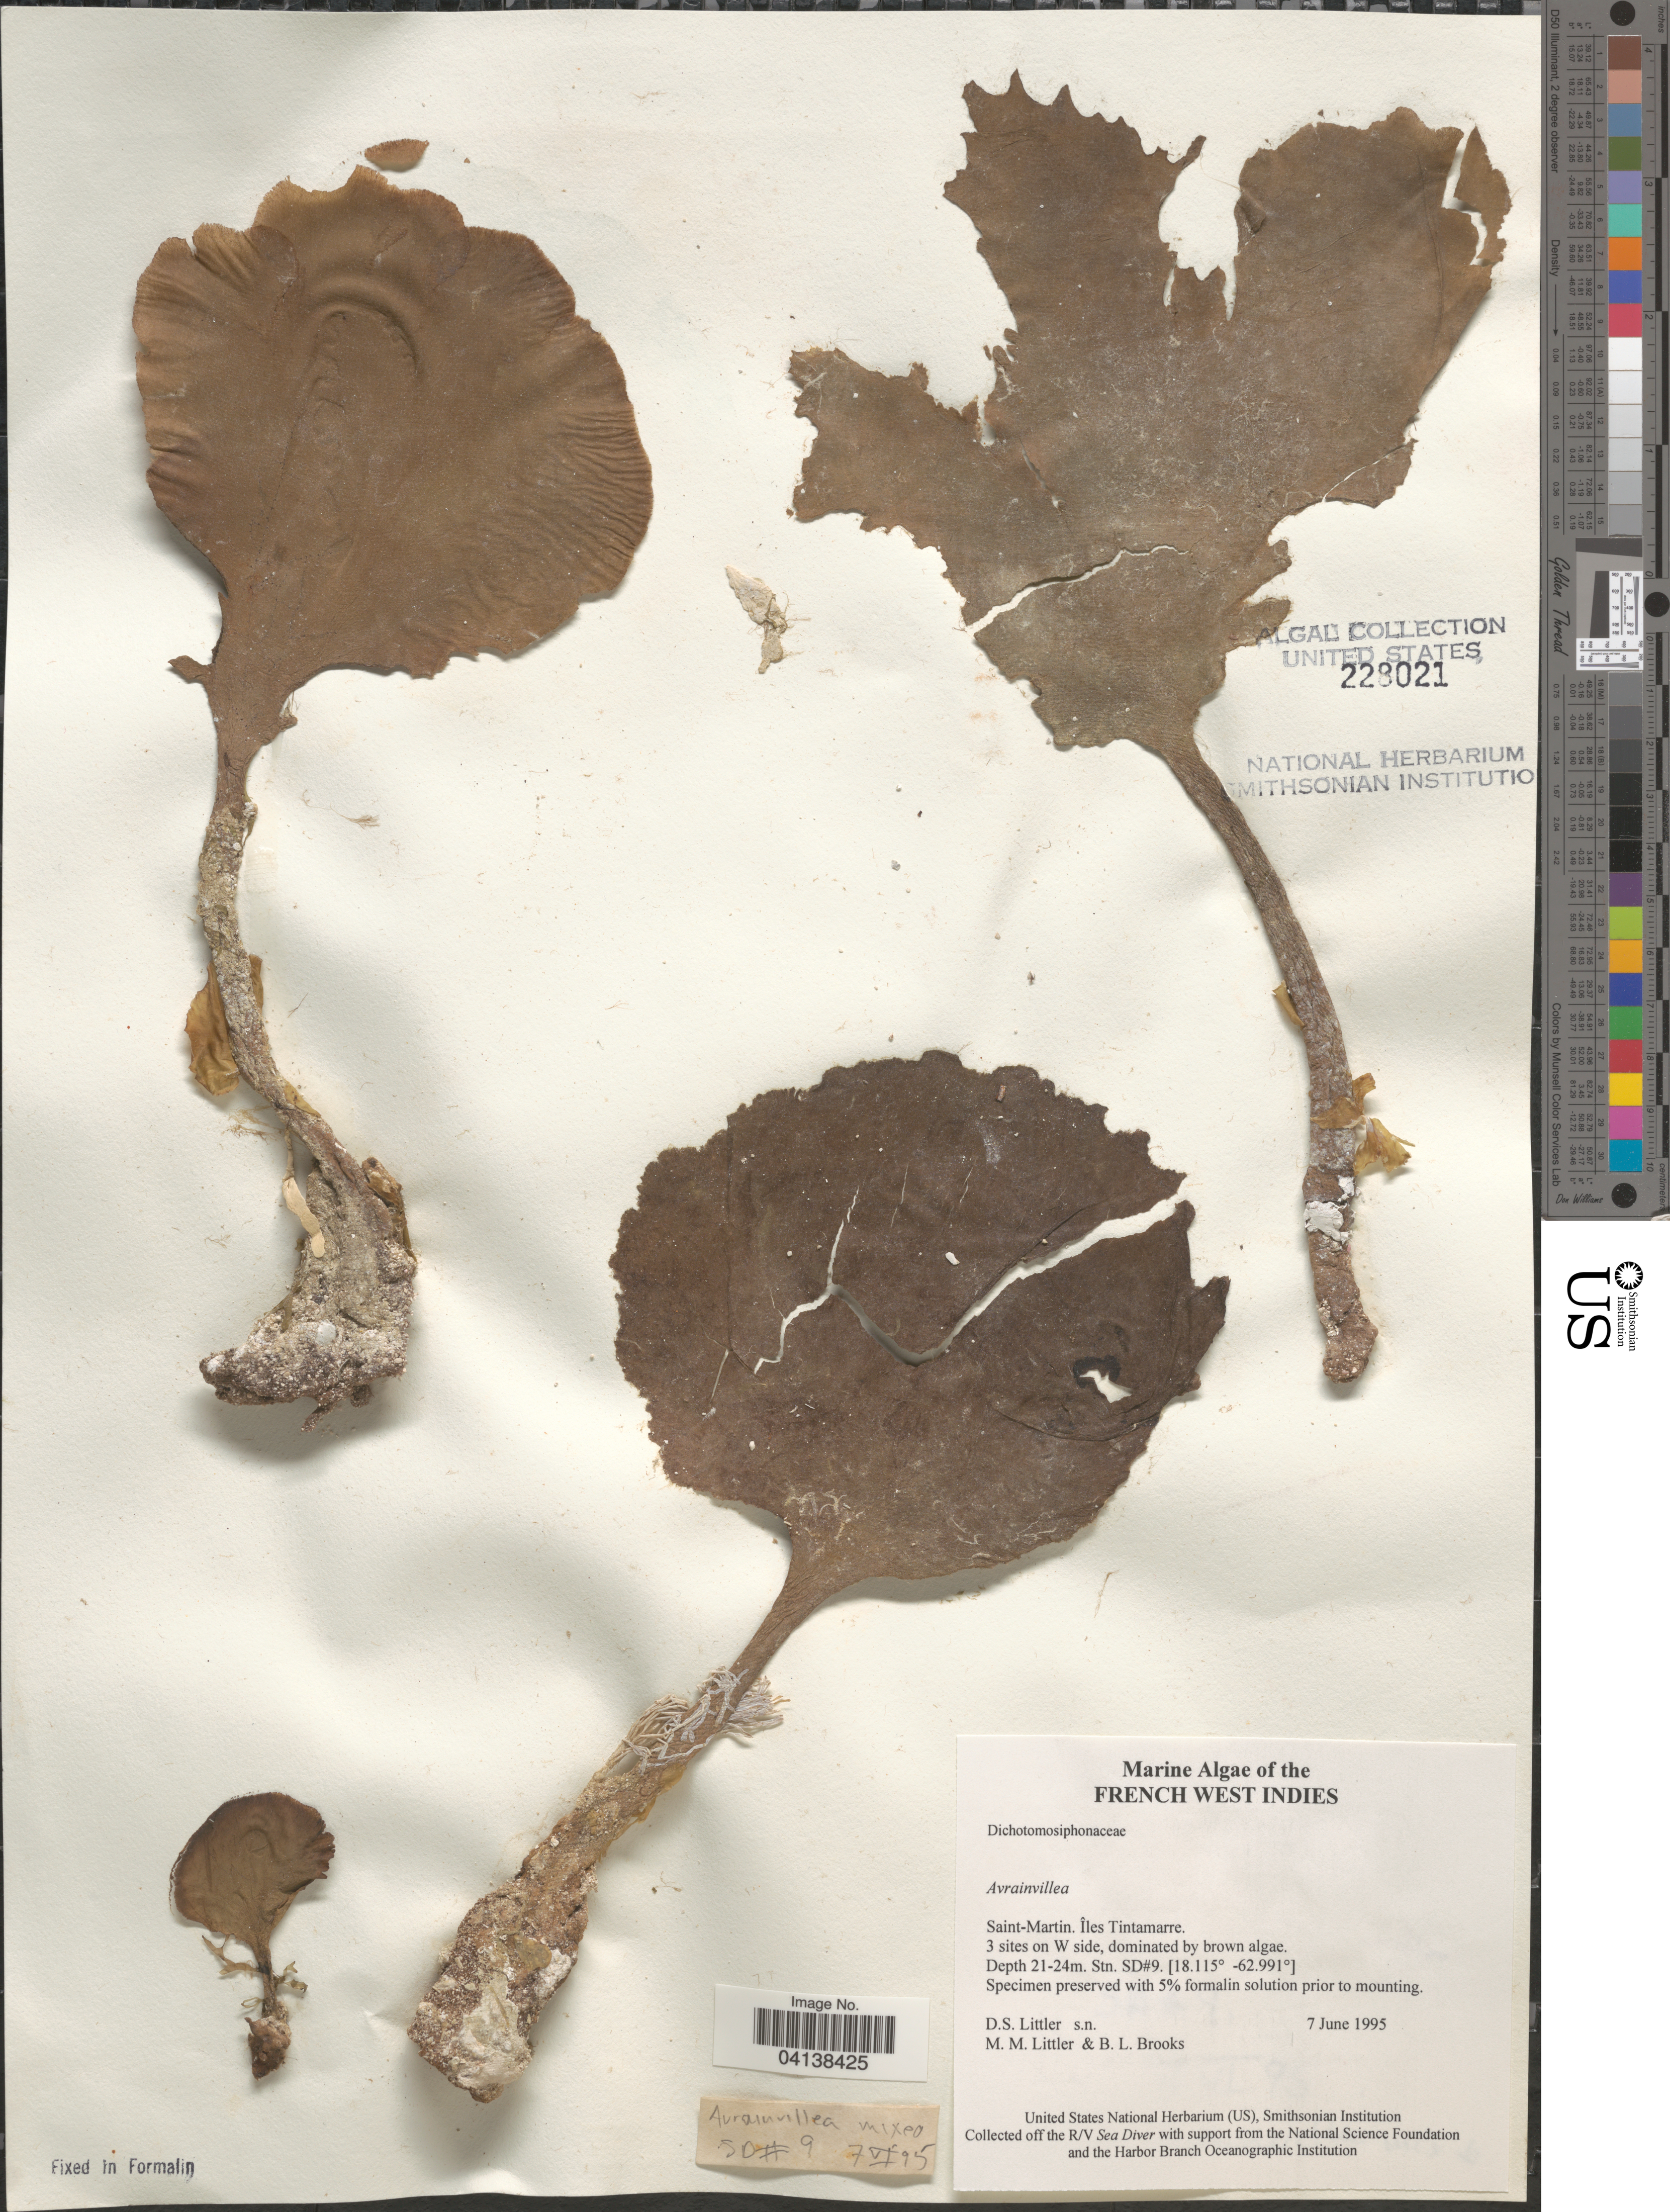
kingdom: Plantae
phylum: Chlorophyta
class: Ulvophyceae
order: Bryopsidales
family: Dichotomosiphonaceae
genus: Avrainvillea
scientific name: Avrainvillea sp.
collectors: D. S. Littler & B. Brooks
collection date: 1995-06-07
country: Saint Martin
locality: French West Indies. Saint-Martin. Îles Tintamarre. 3 sites on W side. Stn. SD#9.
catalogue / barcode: US 228021